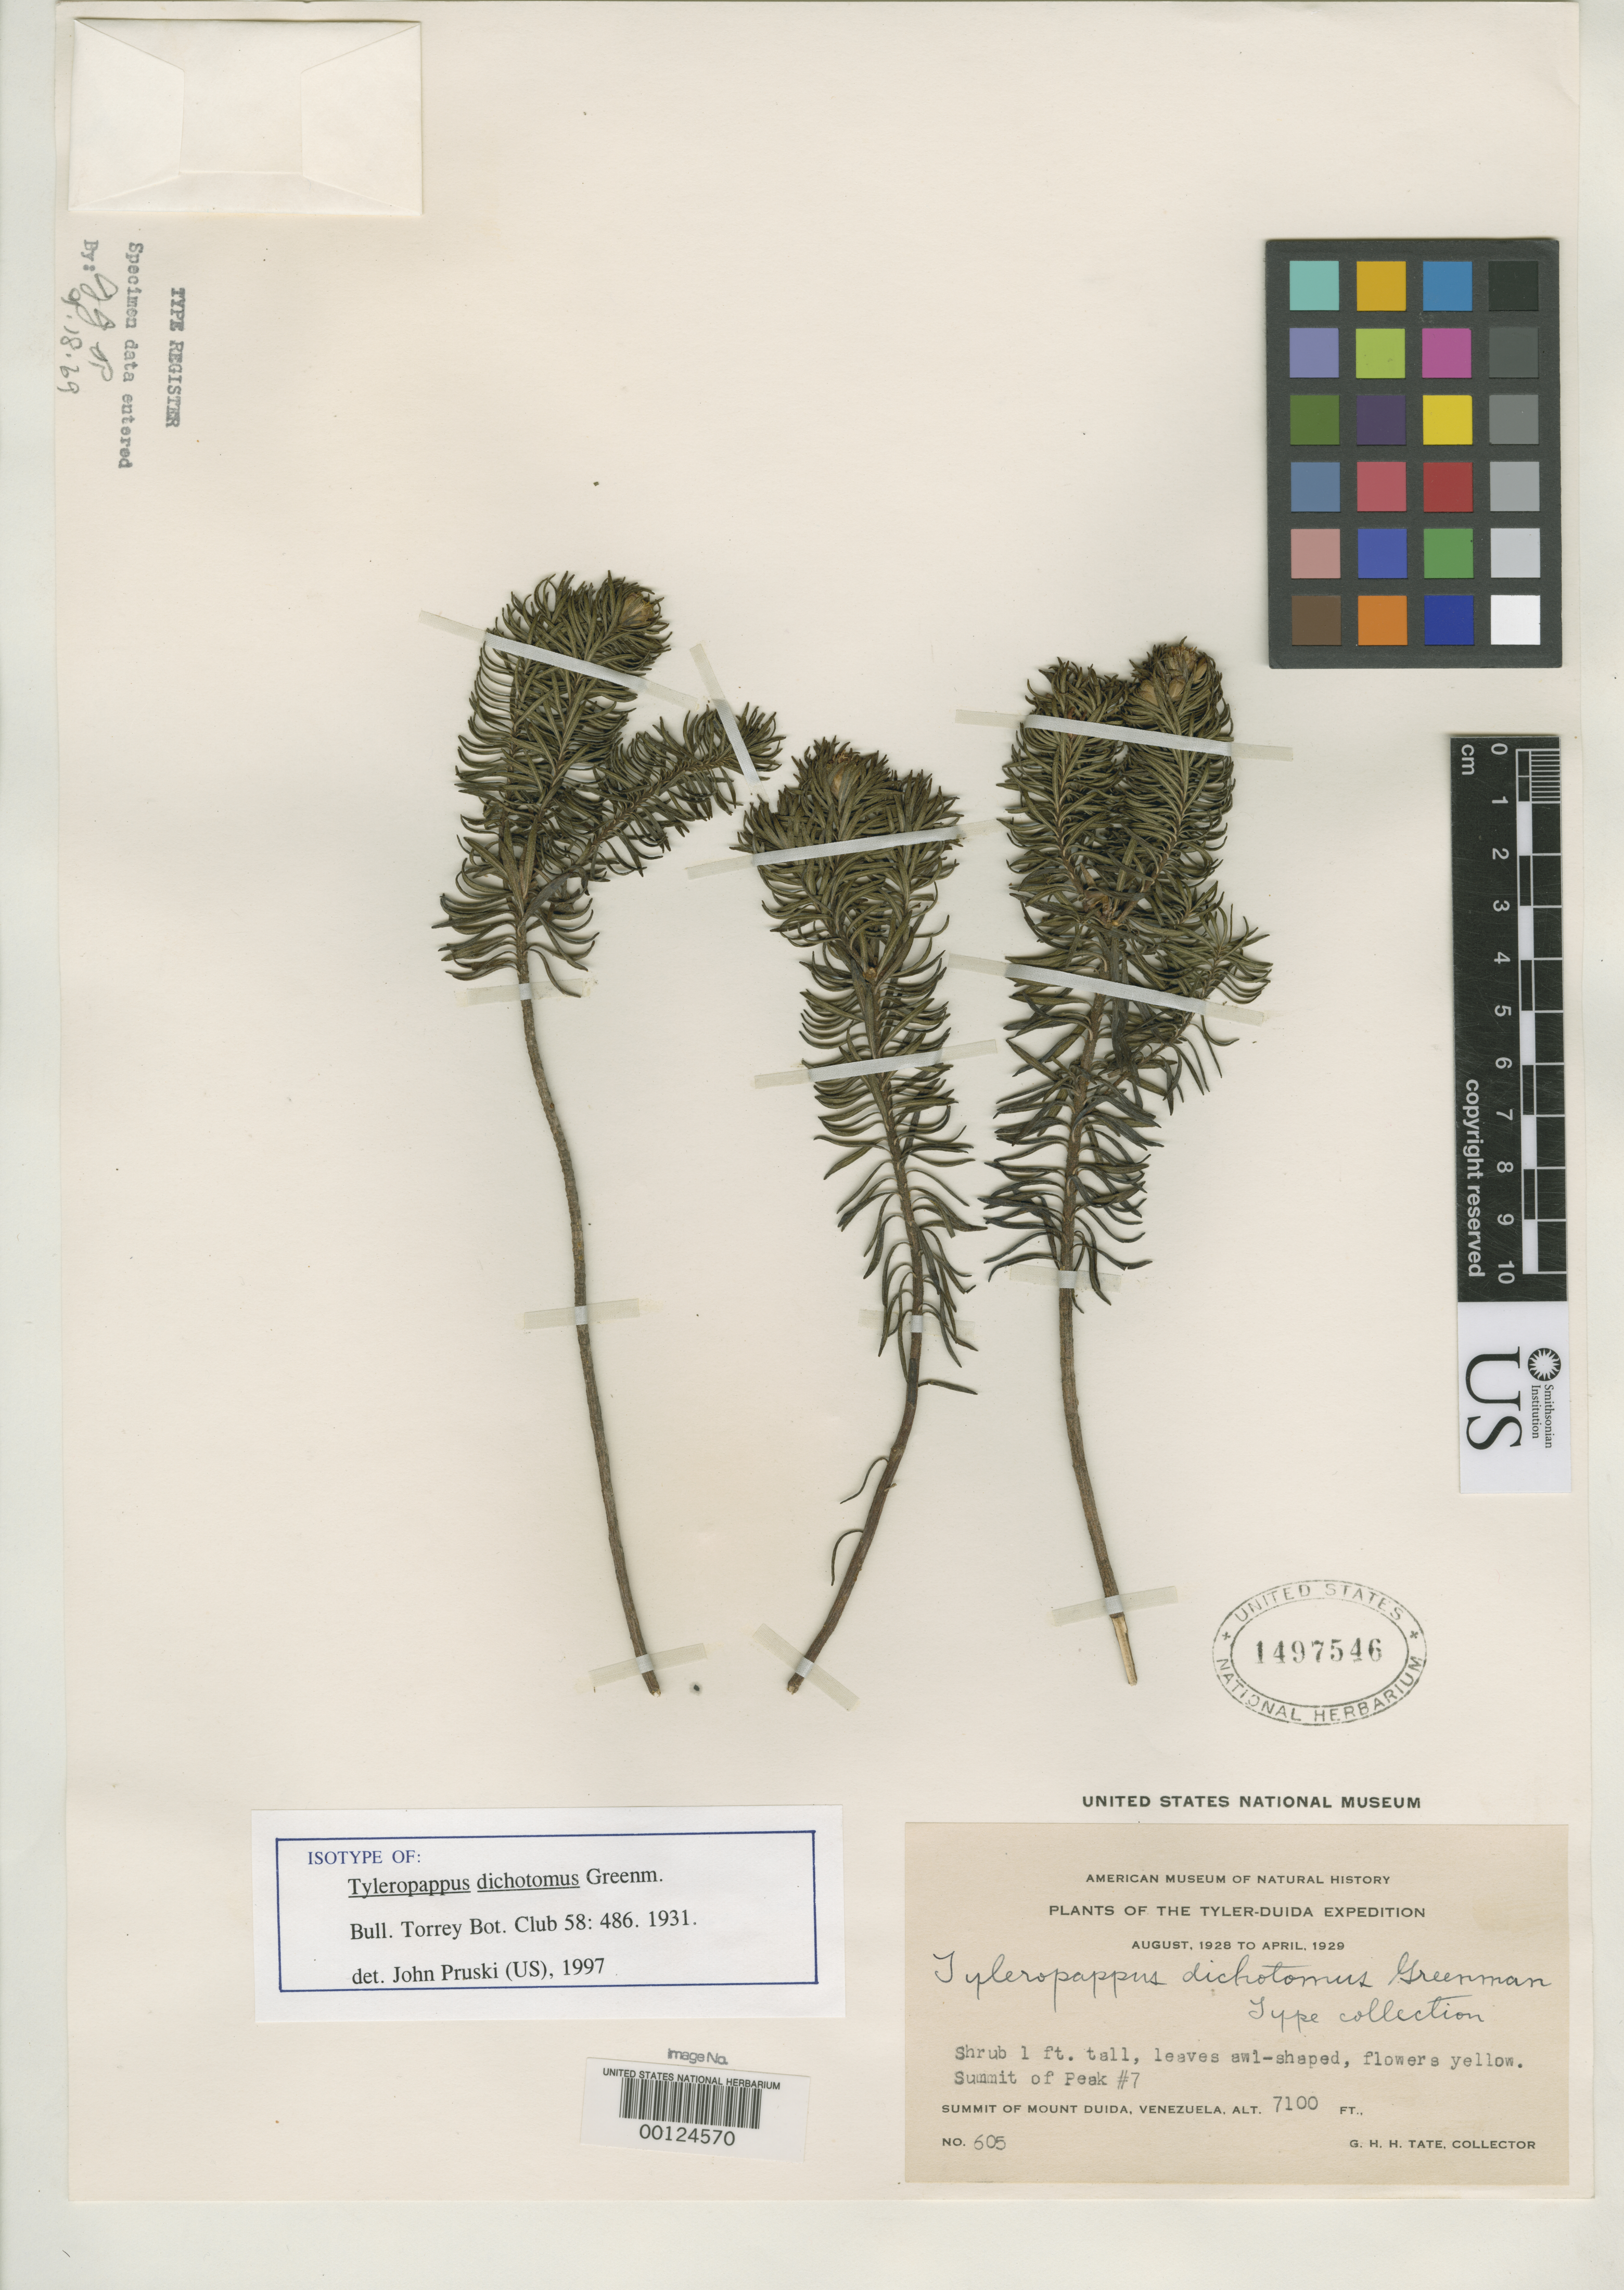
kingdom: Plantae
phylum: Tracheophyta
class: Magnoliopsida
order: Asterales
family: Asteraceae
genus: Tyleropappus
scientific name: Tyleropappus dichotomus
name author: Greenm. in Gleason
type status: Isotype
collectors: G. H. H.Tate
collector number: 605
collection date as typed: Aug 1928 to -- Apr 1929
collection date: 1928-08/1929-04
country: Venezuela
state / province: Amazonas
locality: Mount Duida; alt. 7100 ft.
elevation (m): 2164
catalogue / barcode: US 1497546